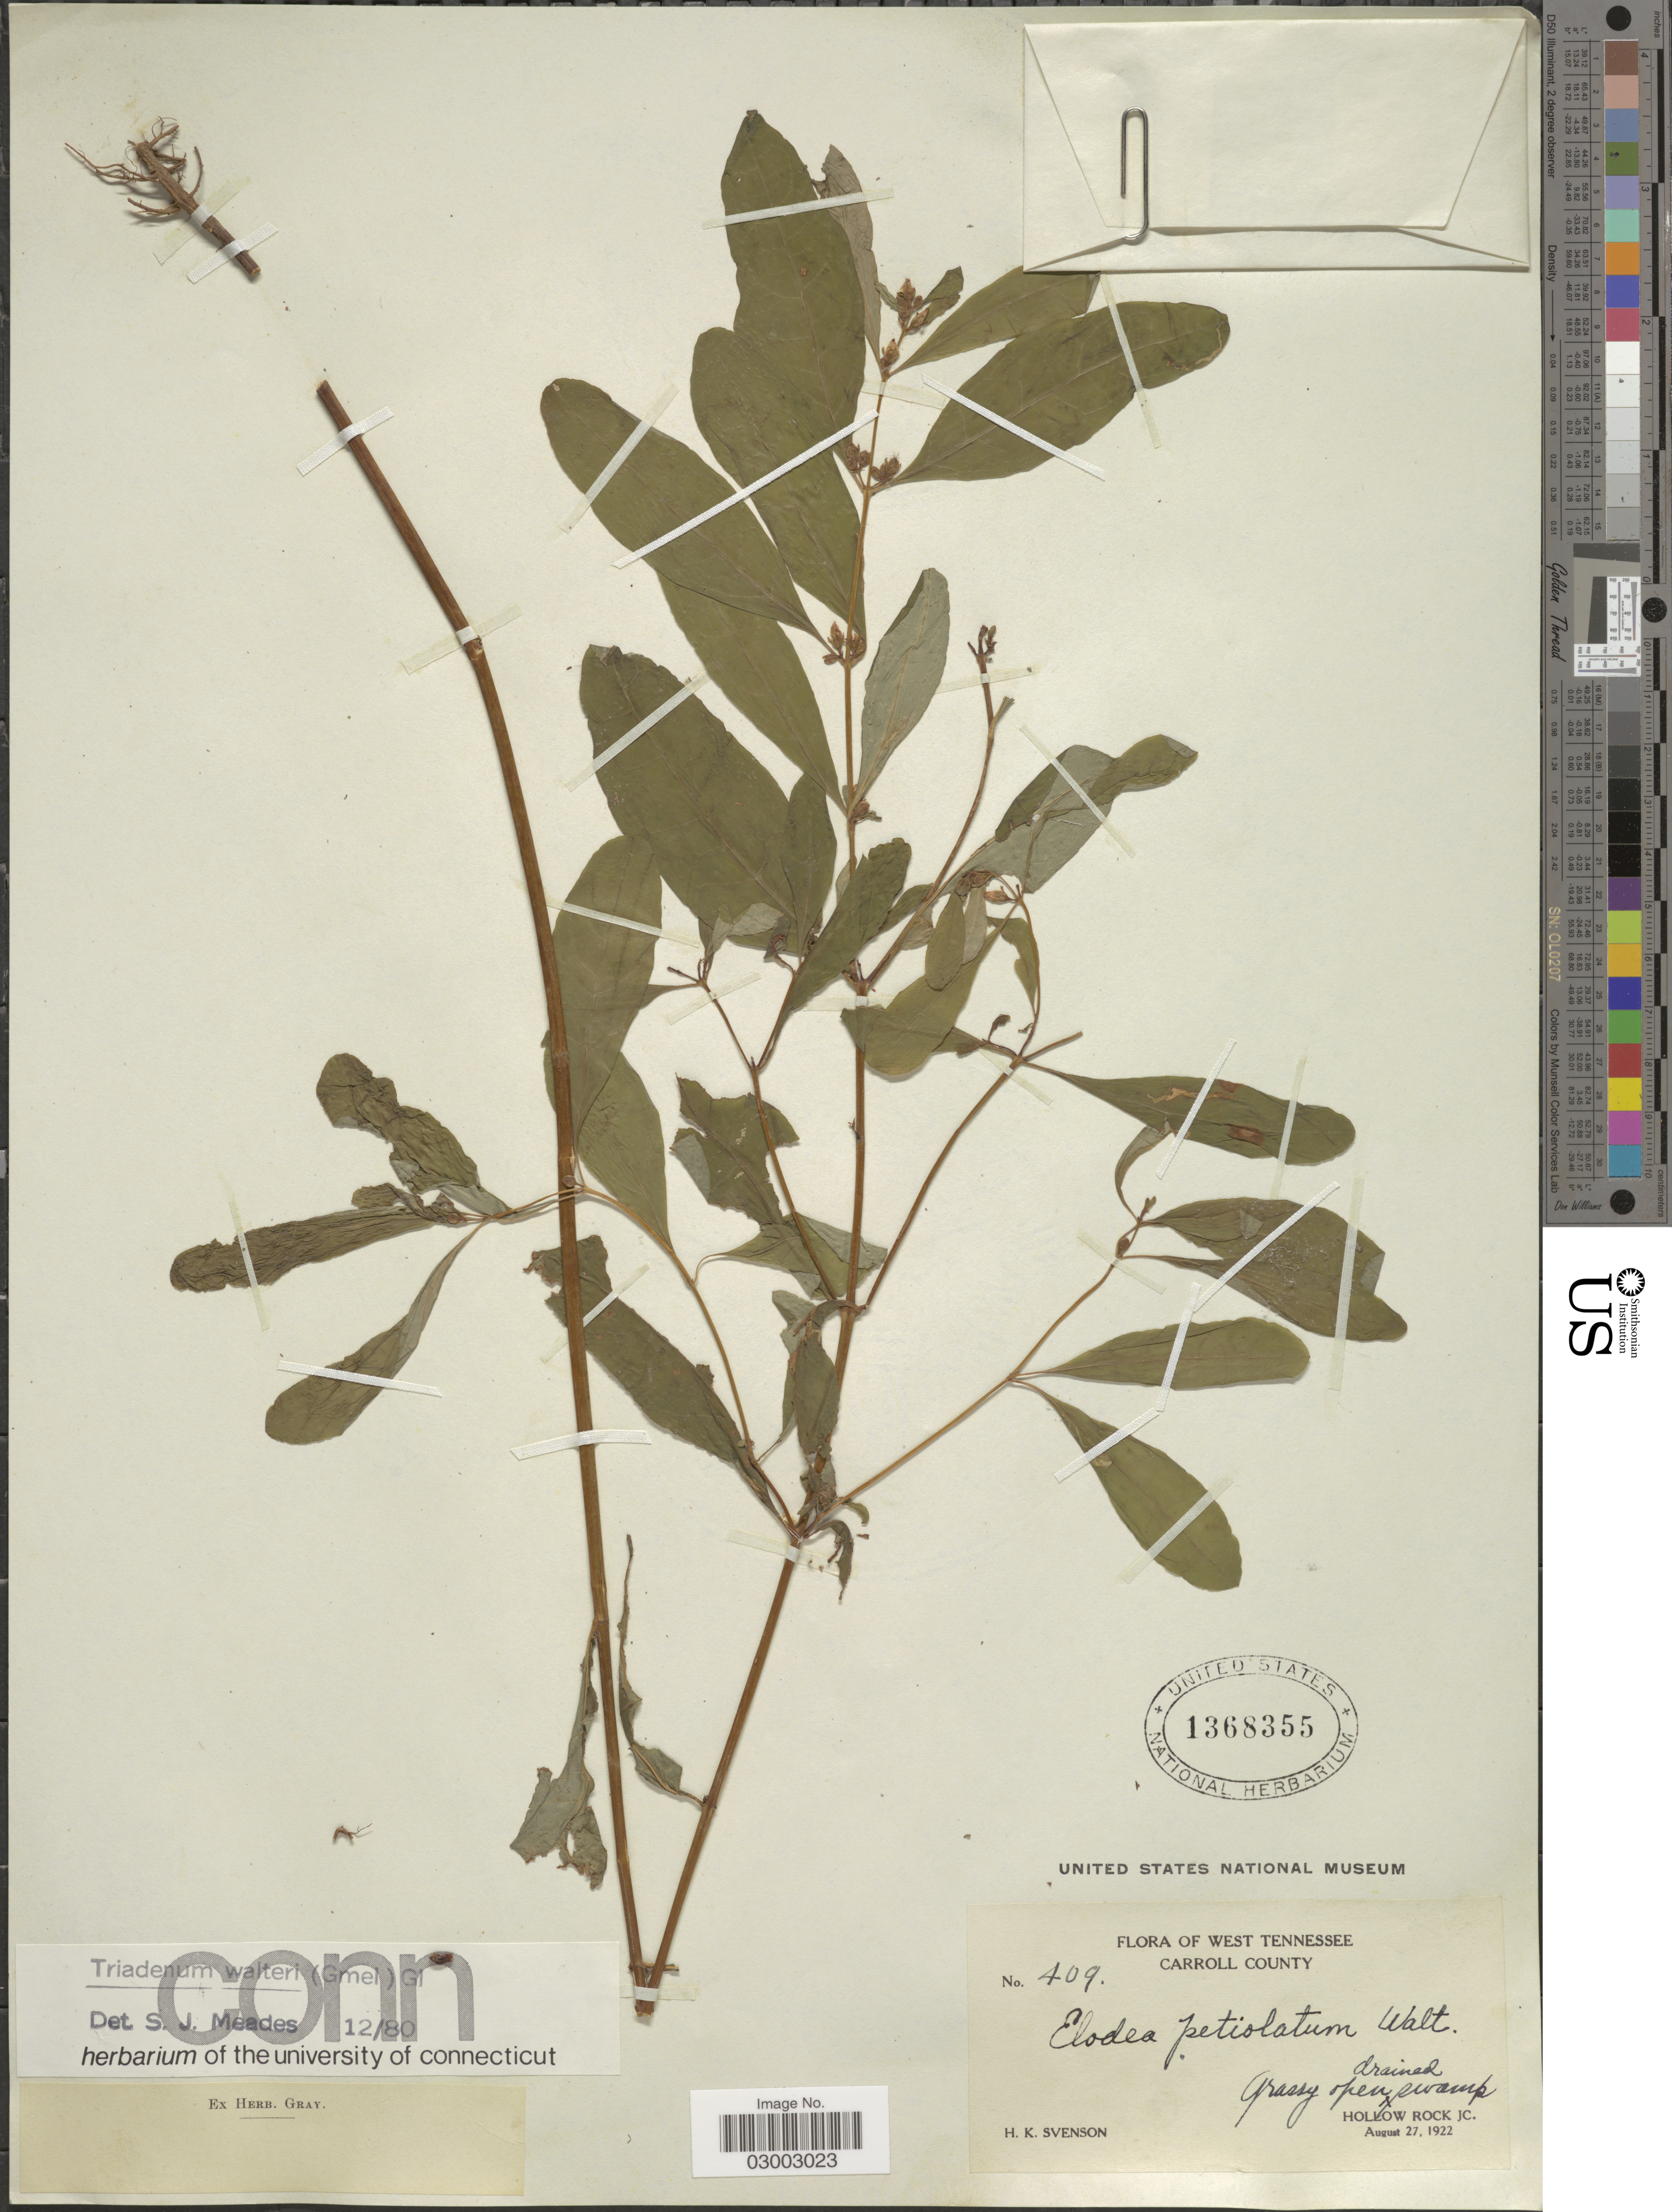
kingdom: Plantae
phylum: Tracheophyta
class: Magnoliopsida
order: Malpighiales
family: Hypericaceae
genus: Hypericum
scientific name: Hypericum walteri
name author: J.F. Gmel.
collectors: H. K. Svenson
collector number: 409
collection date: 1922-08-27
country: United States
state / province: Tennessee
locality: West Tennessee, Carroll County, Hollow Rock JC.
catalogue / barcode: US 1368355